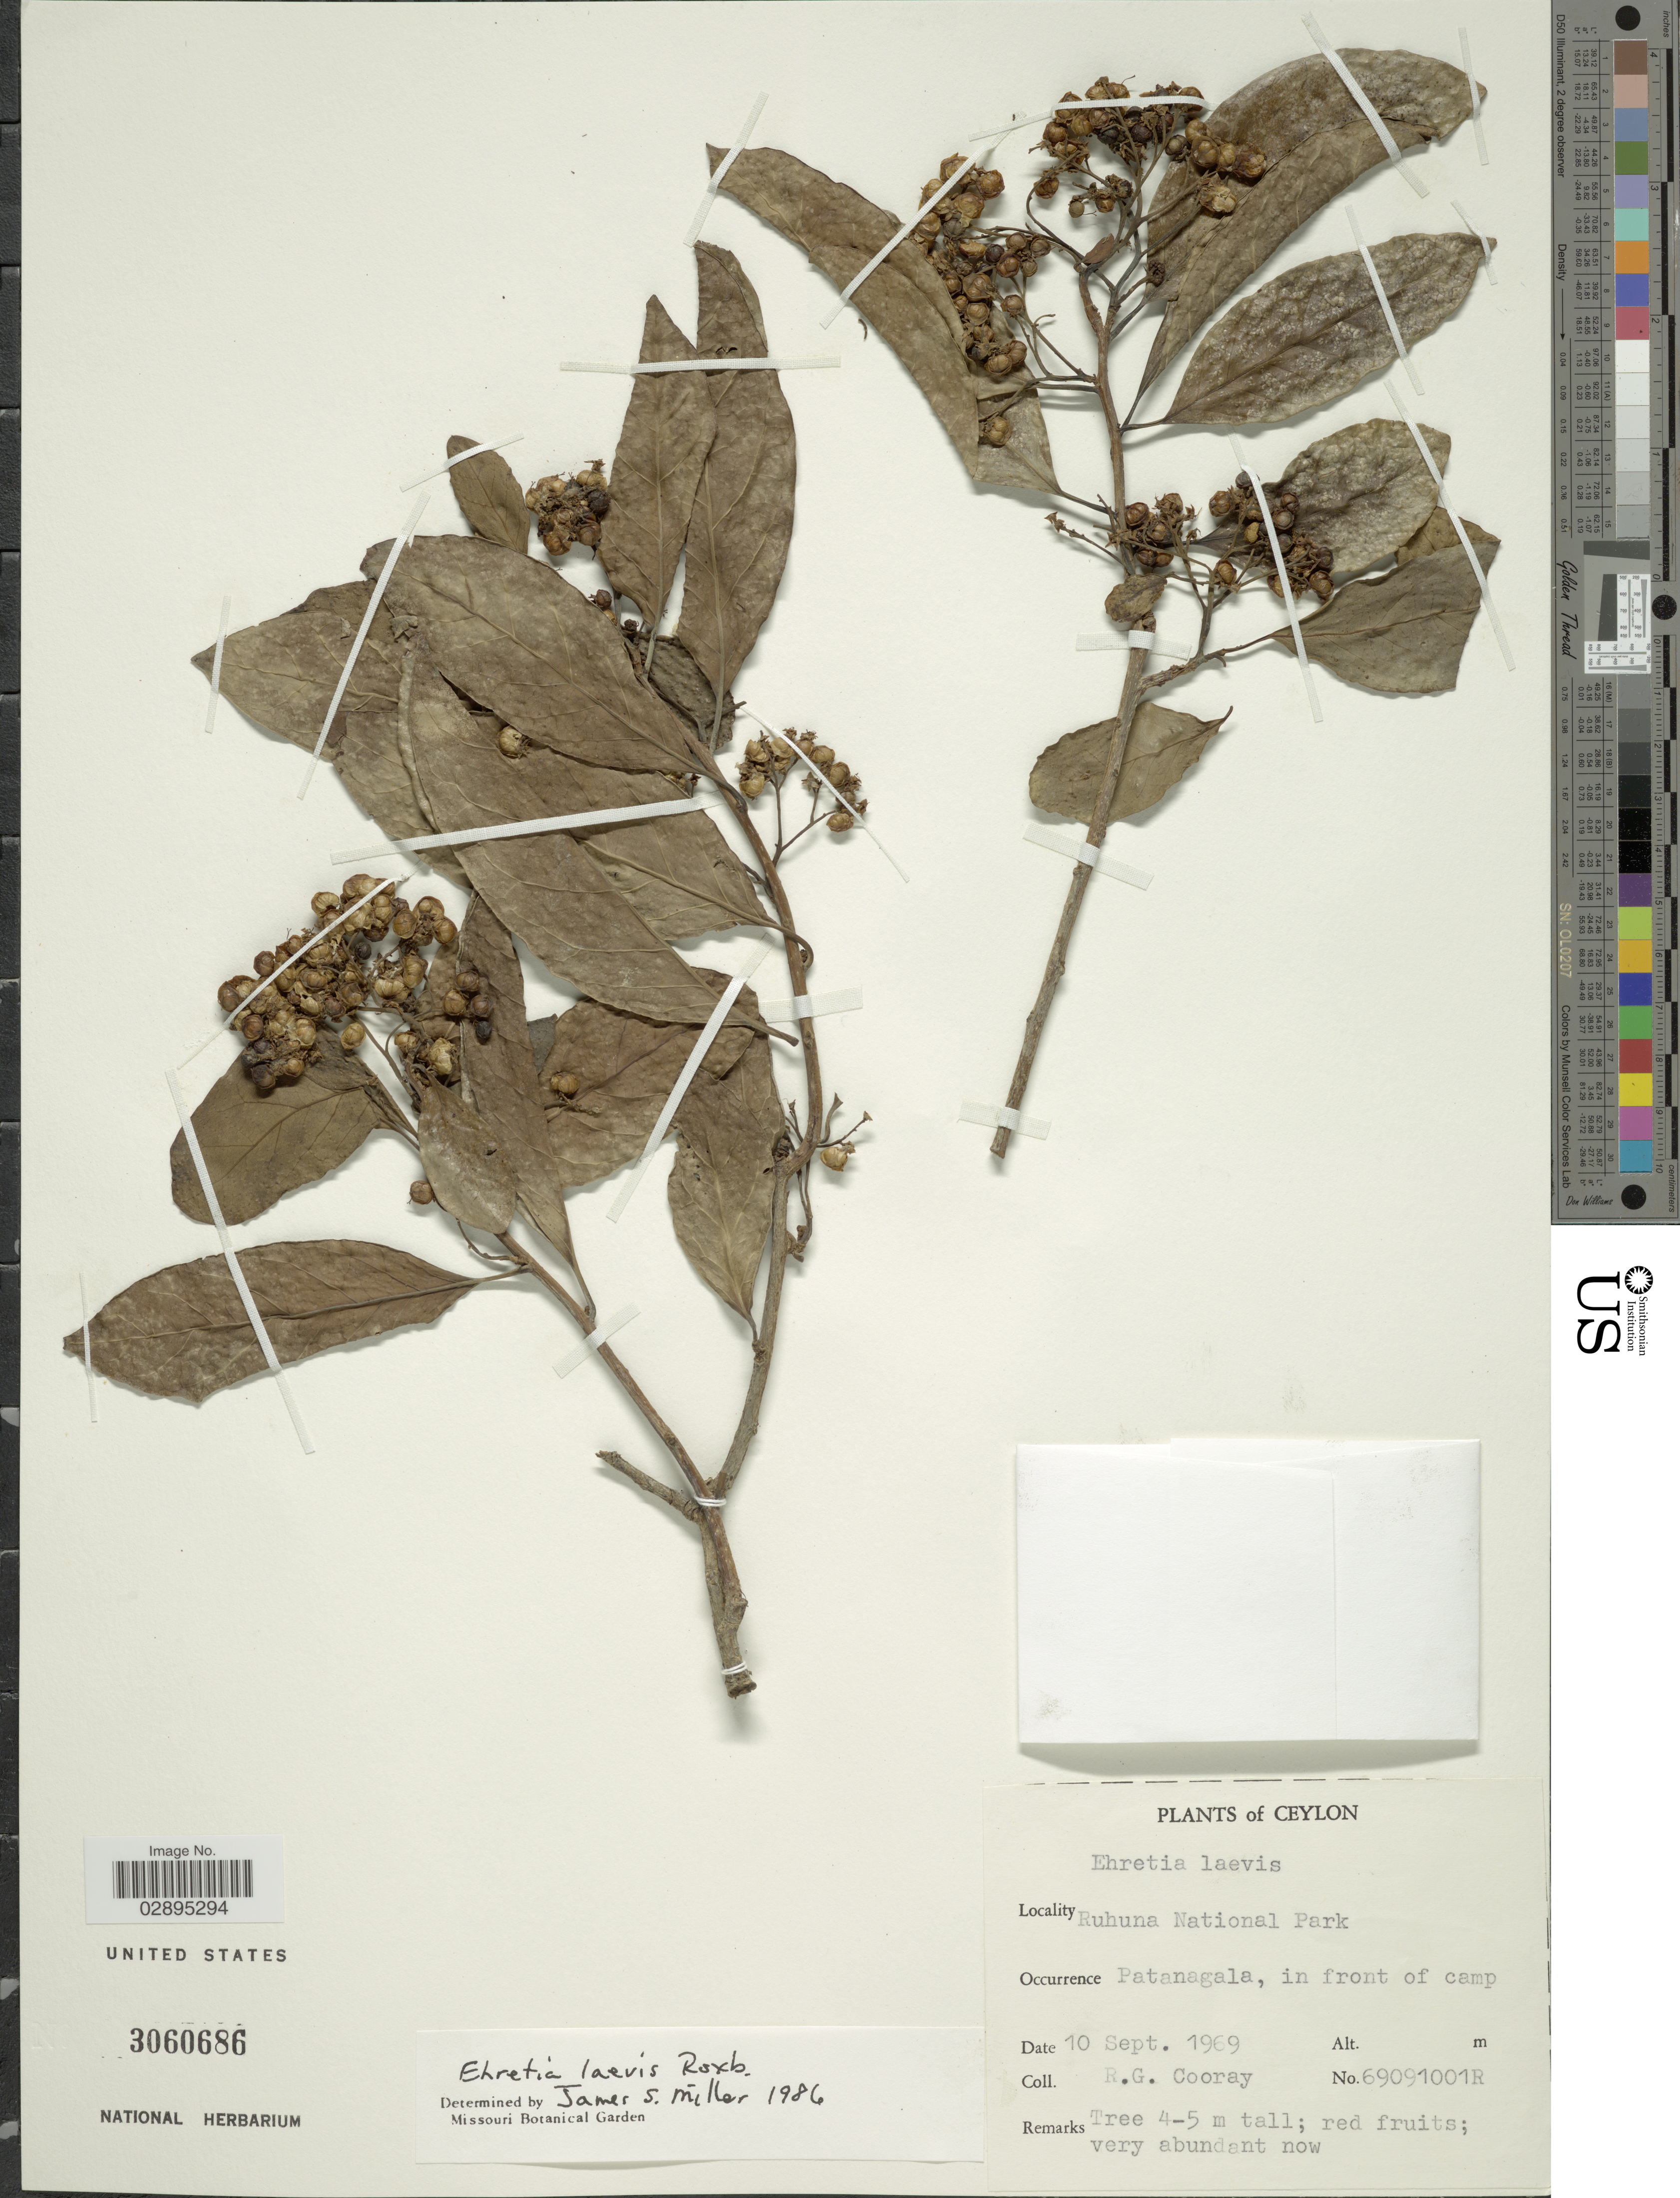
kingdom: Plantae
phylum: Tracheophyta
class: Magnoliopsida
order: Boraginales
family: Ehretiaceae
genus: Ehretia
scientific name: Ehretia laevis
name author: Roxb.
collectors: R. Cooray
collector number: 69091001R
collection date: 1969-09-10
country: Sri Lanka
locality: Ceylon. Ruhuna National Park. Patanagala, in front of camp.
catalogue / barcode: US 3060686